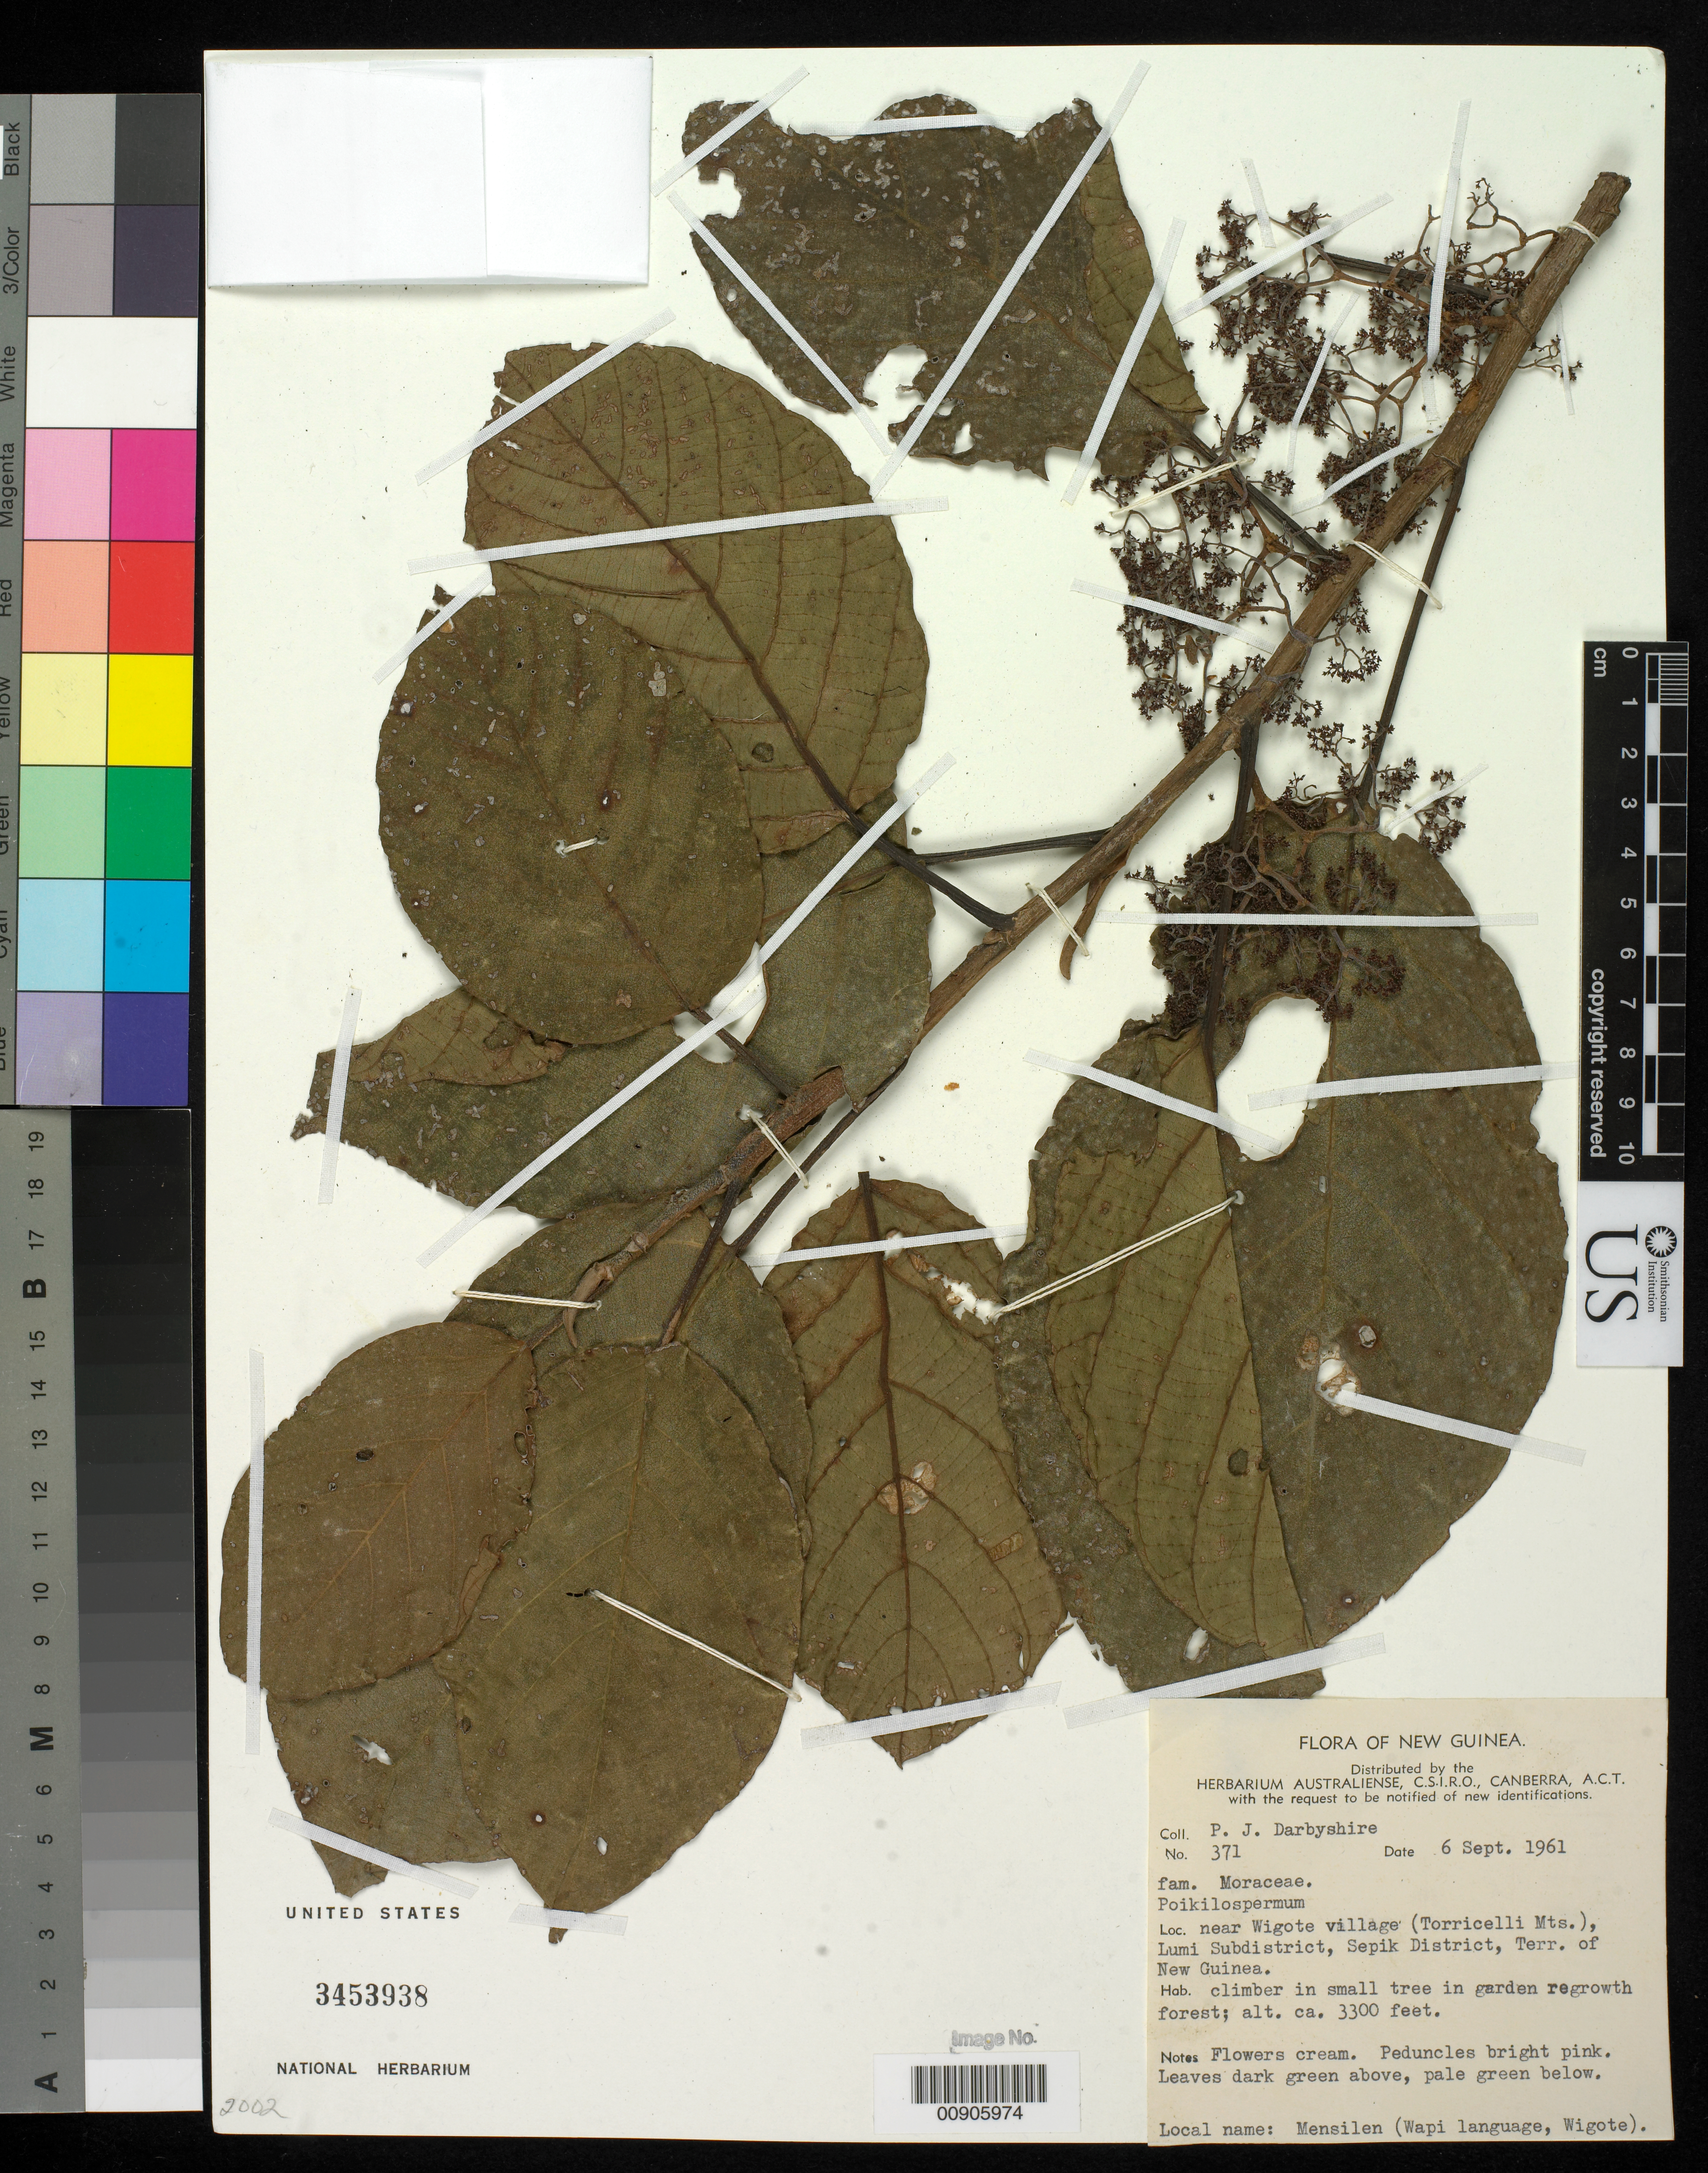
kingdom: Plantae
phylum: Tracheophyta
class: Magnoliopsida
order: Rosales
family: Urticaceae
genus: Poikilospermum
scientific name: Poikilospermum sp.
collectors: P. Darbyshire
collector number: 371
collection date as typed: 06 Sep 1961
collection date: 1961-09-06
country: Papua New Guinea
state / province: Sepik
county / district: Lumi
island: New Guinea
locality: near Wigote village (Torricelli Mts.), Lumi Subdistrict, Sepik District, Terr. of New Guinea.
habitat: in small tree in garden regrowth forest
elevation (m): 1006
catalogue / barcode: US 3453938